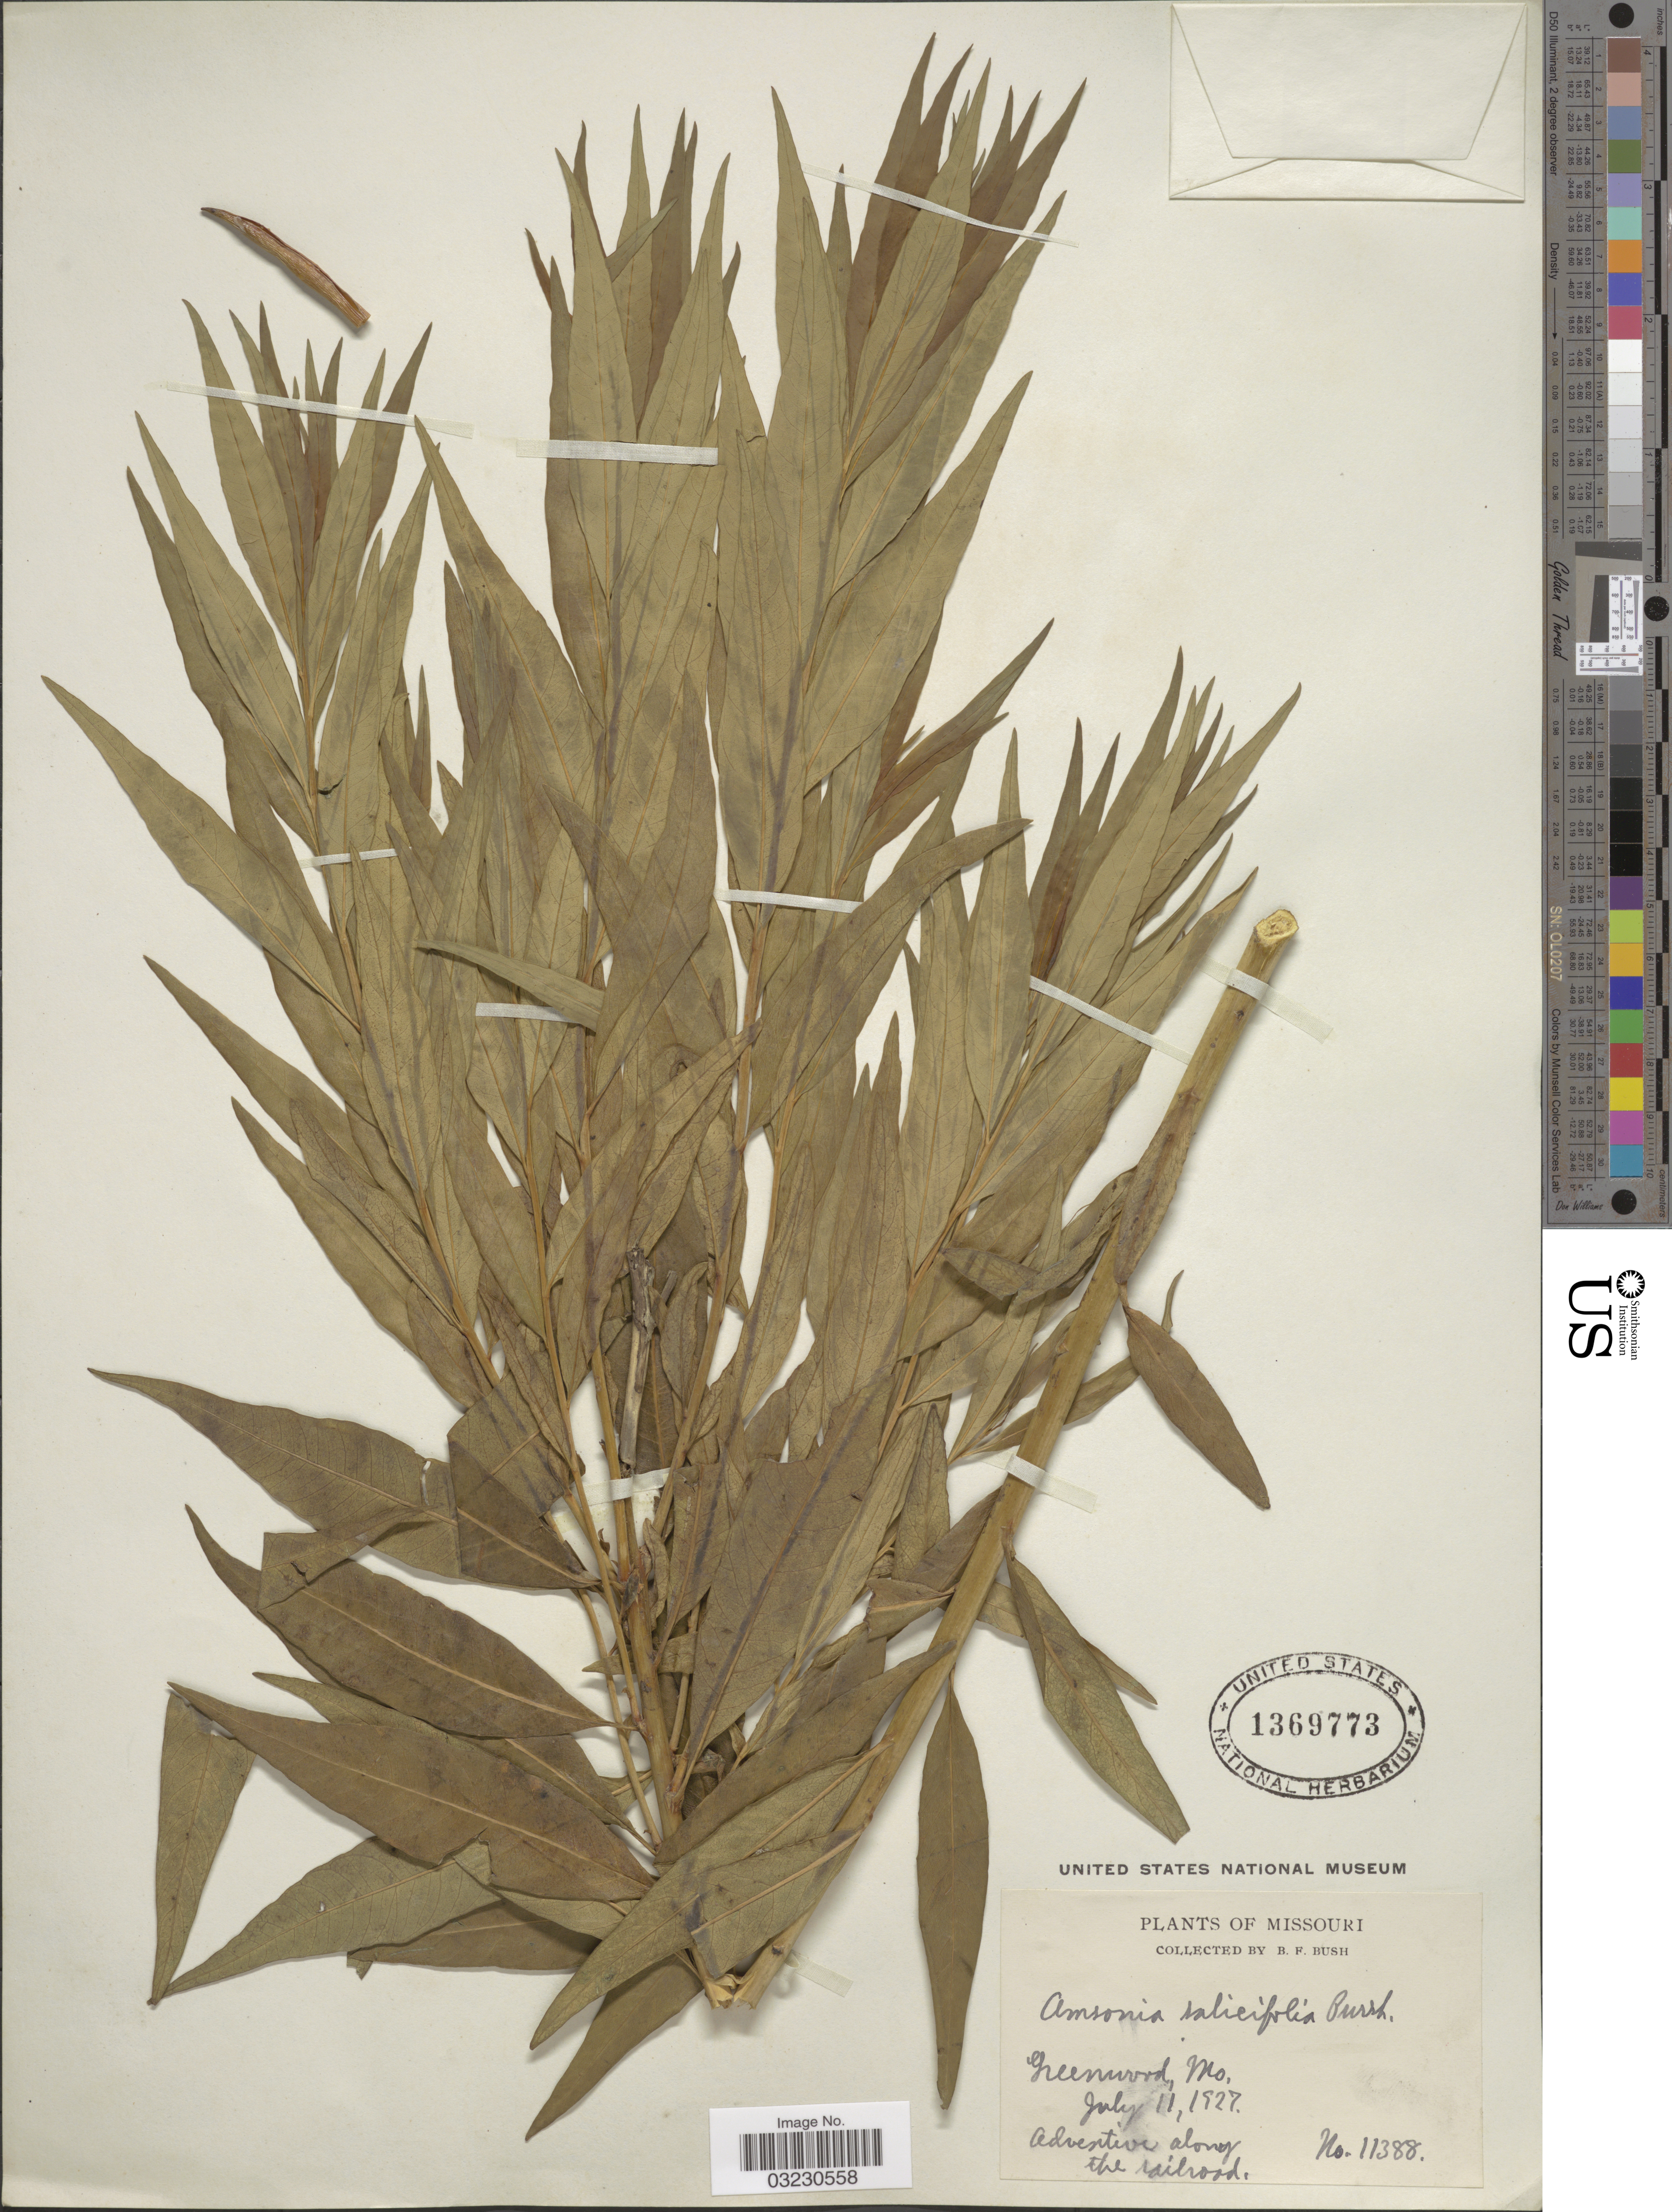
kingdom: Plantae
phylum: Tracheophyta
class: Magnoliopsida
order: Gentianales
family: Apocynaceae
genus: Amsonia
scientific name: Amsonia tabernaemontana var. salicifolia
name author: (Pursh) Woodson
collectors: B. F. Bush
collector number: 11388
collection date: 1927-07-11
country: United States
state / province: Missouri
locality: Greenwood.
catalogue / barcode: US 1369773